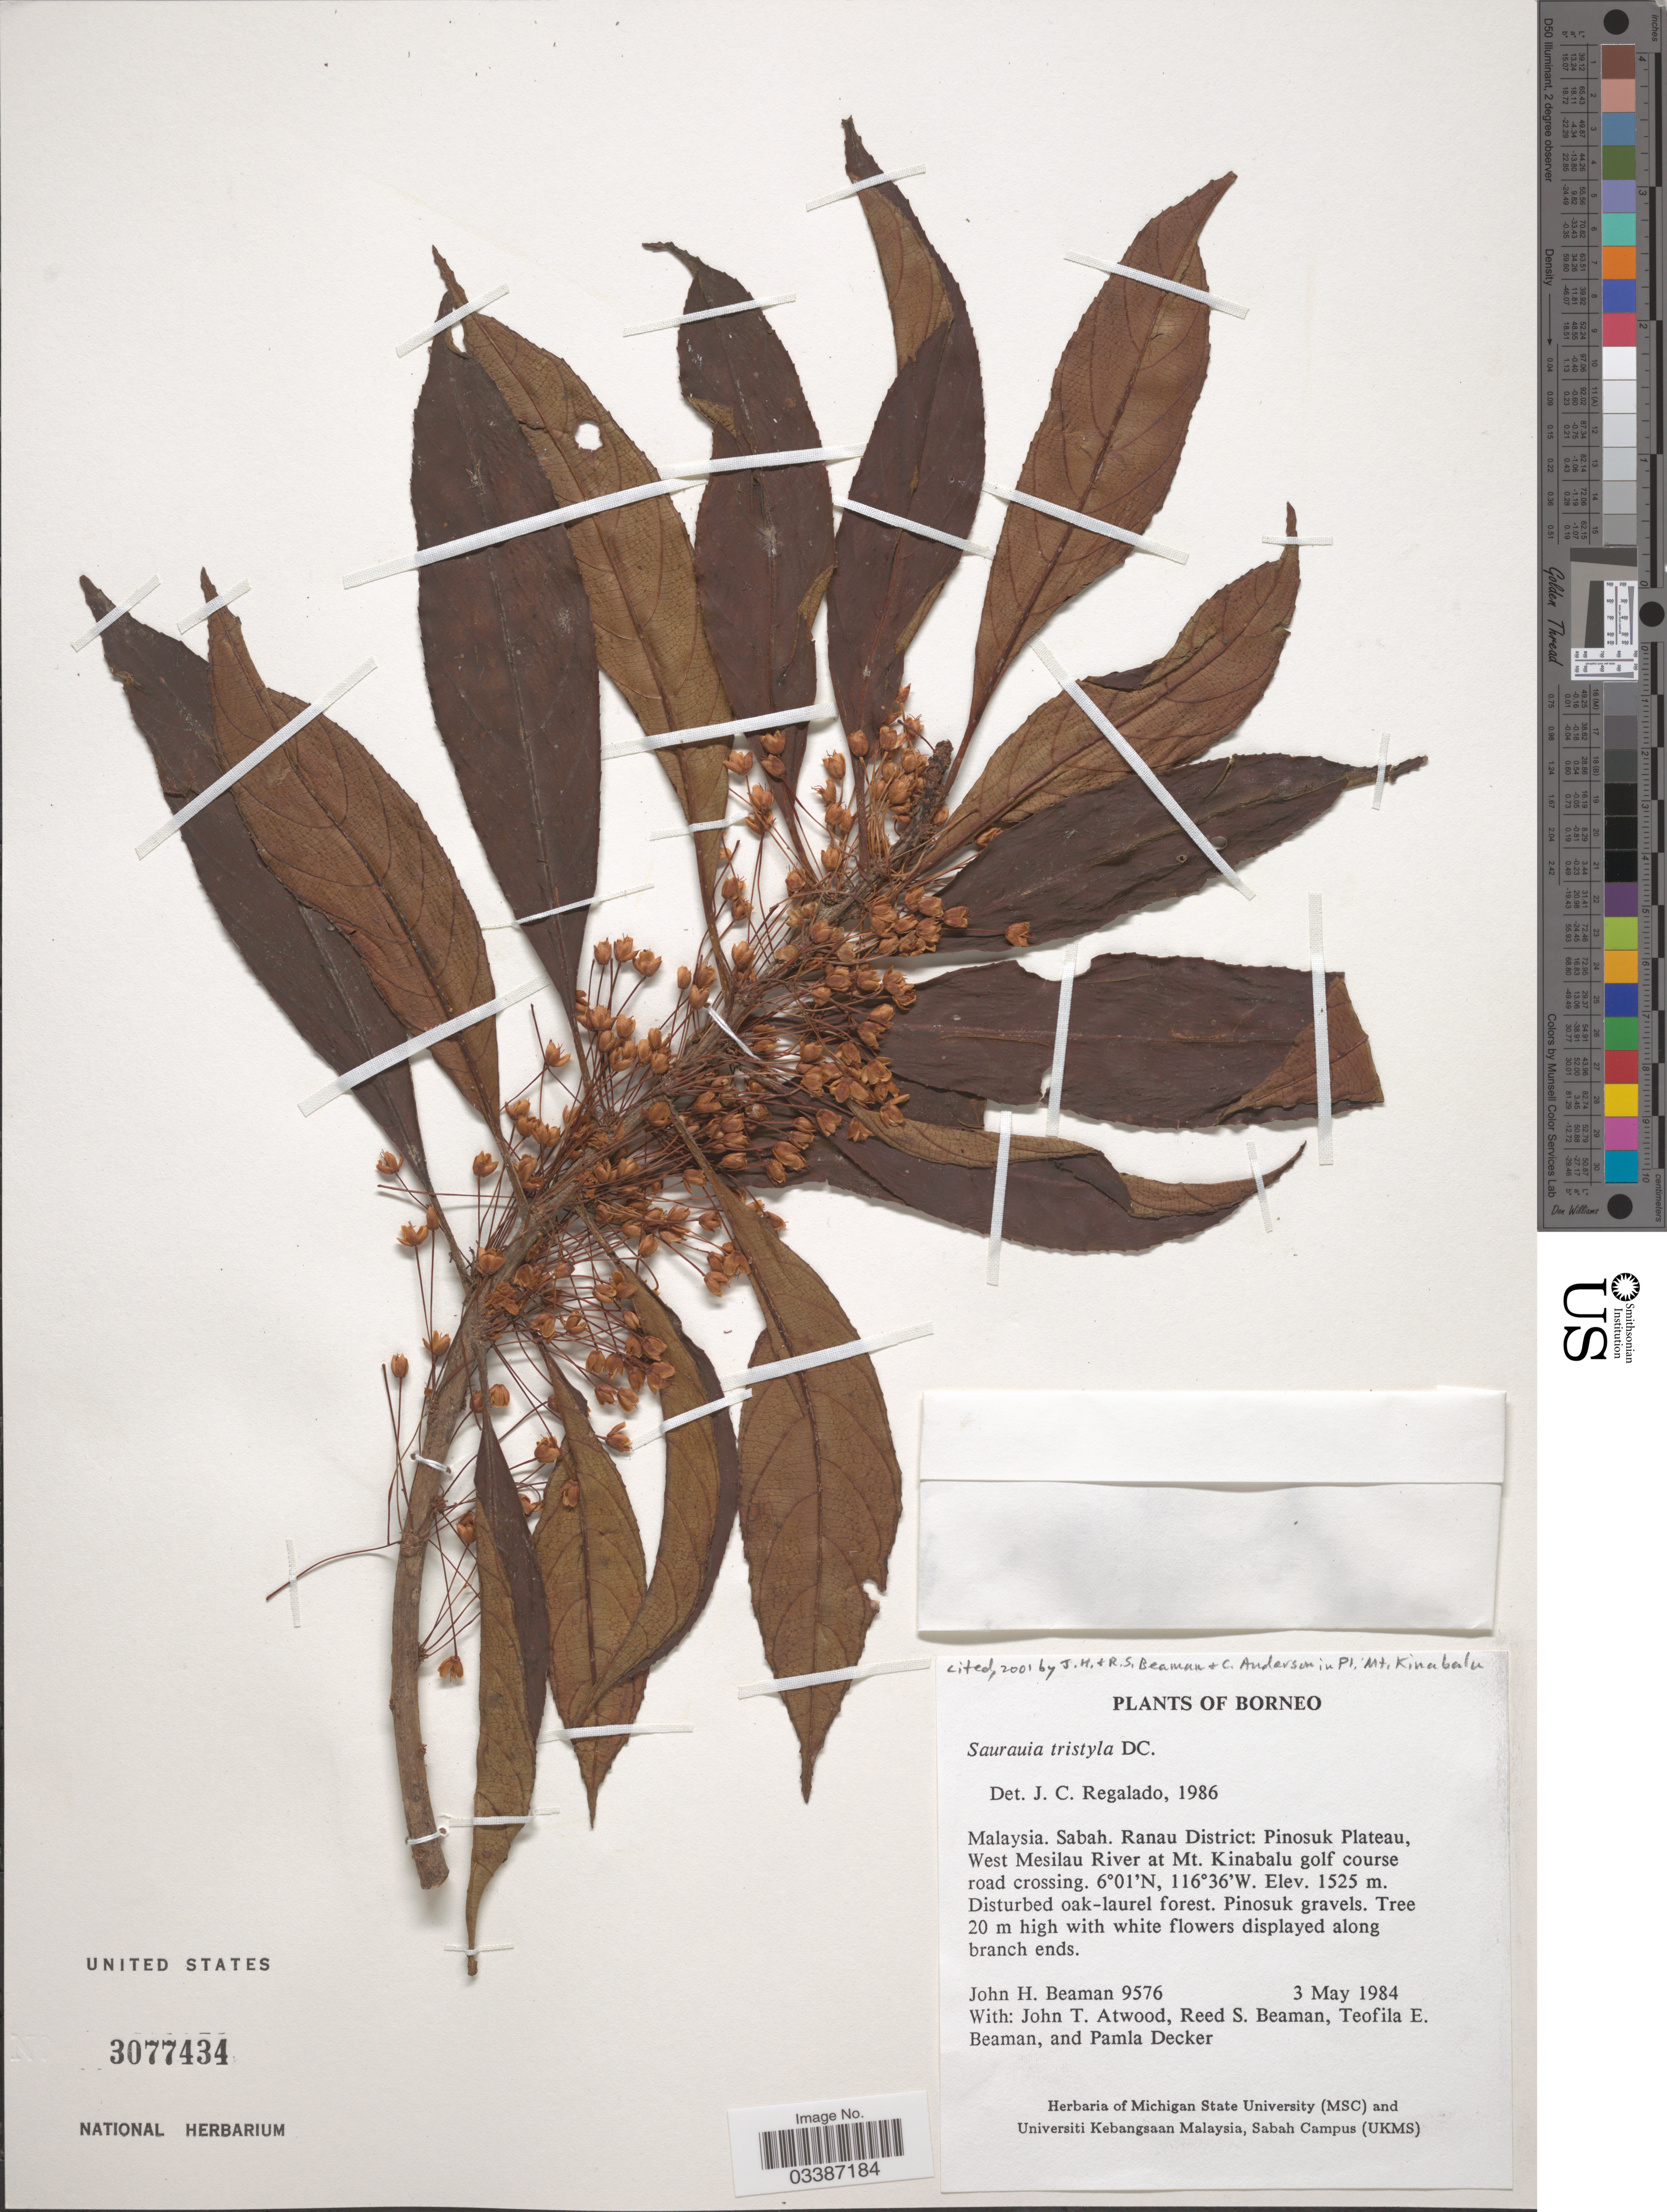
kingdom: Plantae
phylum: Tracheophyta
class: Magnoliopsida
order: Ericales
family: Actinidiaceae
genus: Saurauia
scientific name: Saurauia tristyla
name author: DC.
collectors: J. H. Beaman, J. T. Atwood, R. S. Beaman, T. E. Beaman & P. Decker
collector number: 9576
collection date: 1984-05-03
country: Malaysia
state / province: Sabah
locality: Borneo. Ranau District: Pinosuk Plateau, West Mesilau River at Mt. Kinabalu golf course road crossing.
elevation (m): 1525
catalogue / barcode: US 3077434